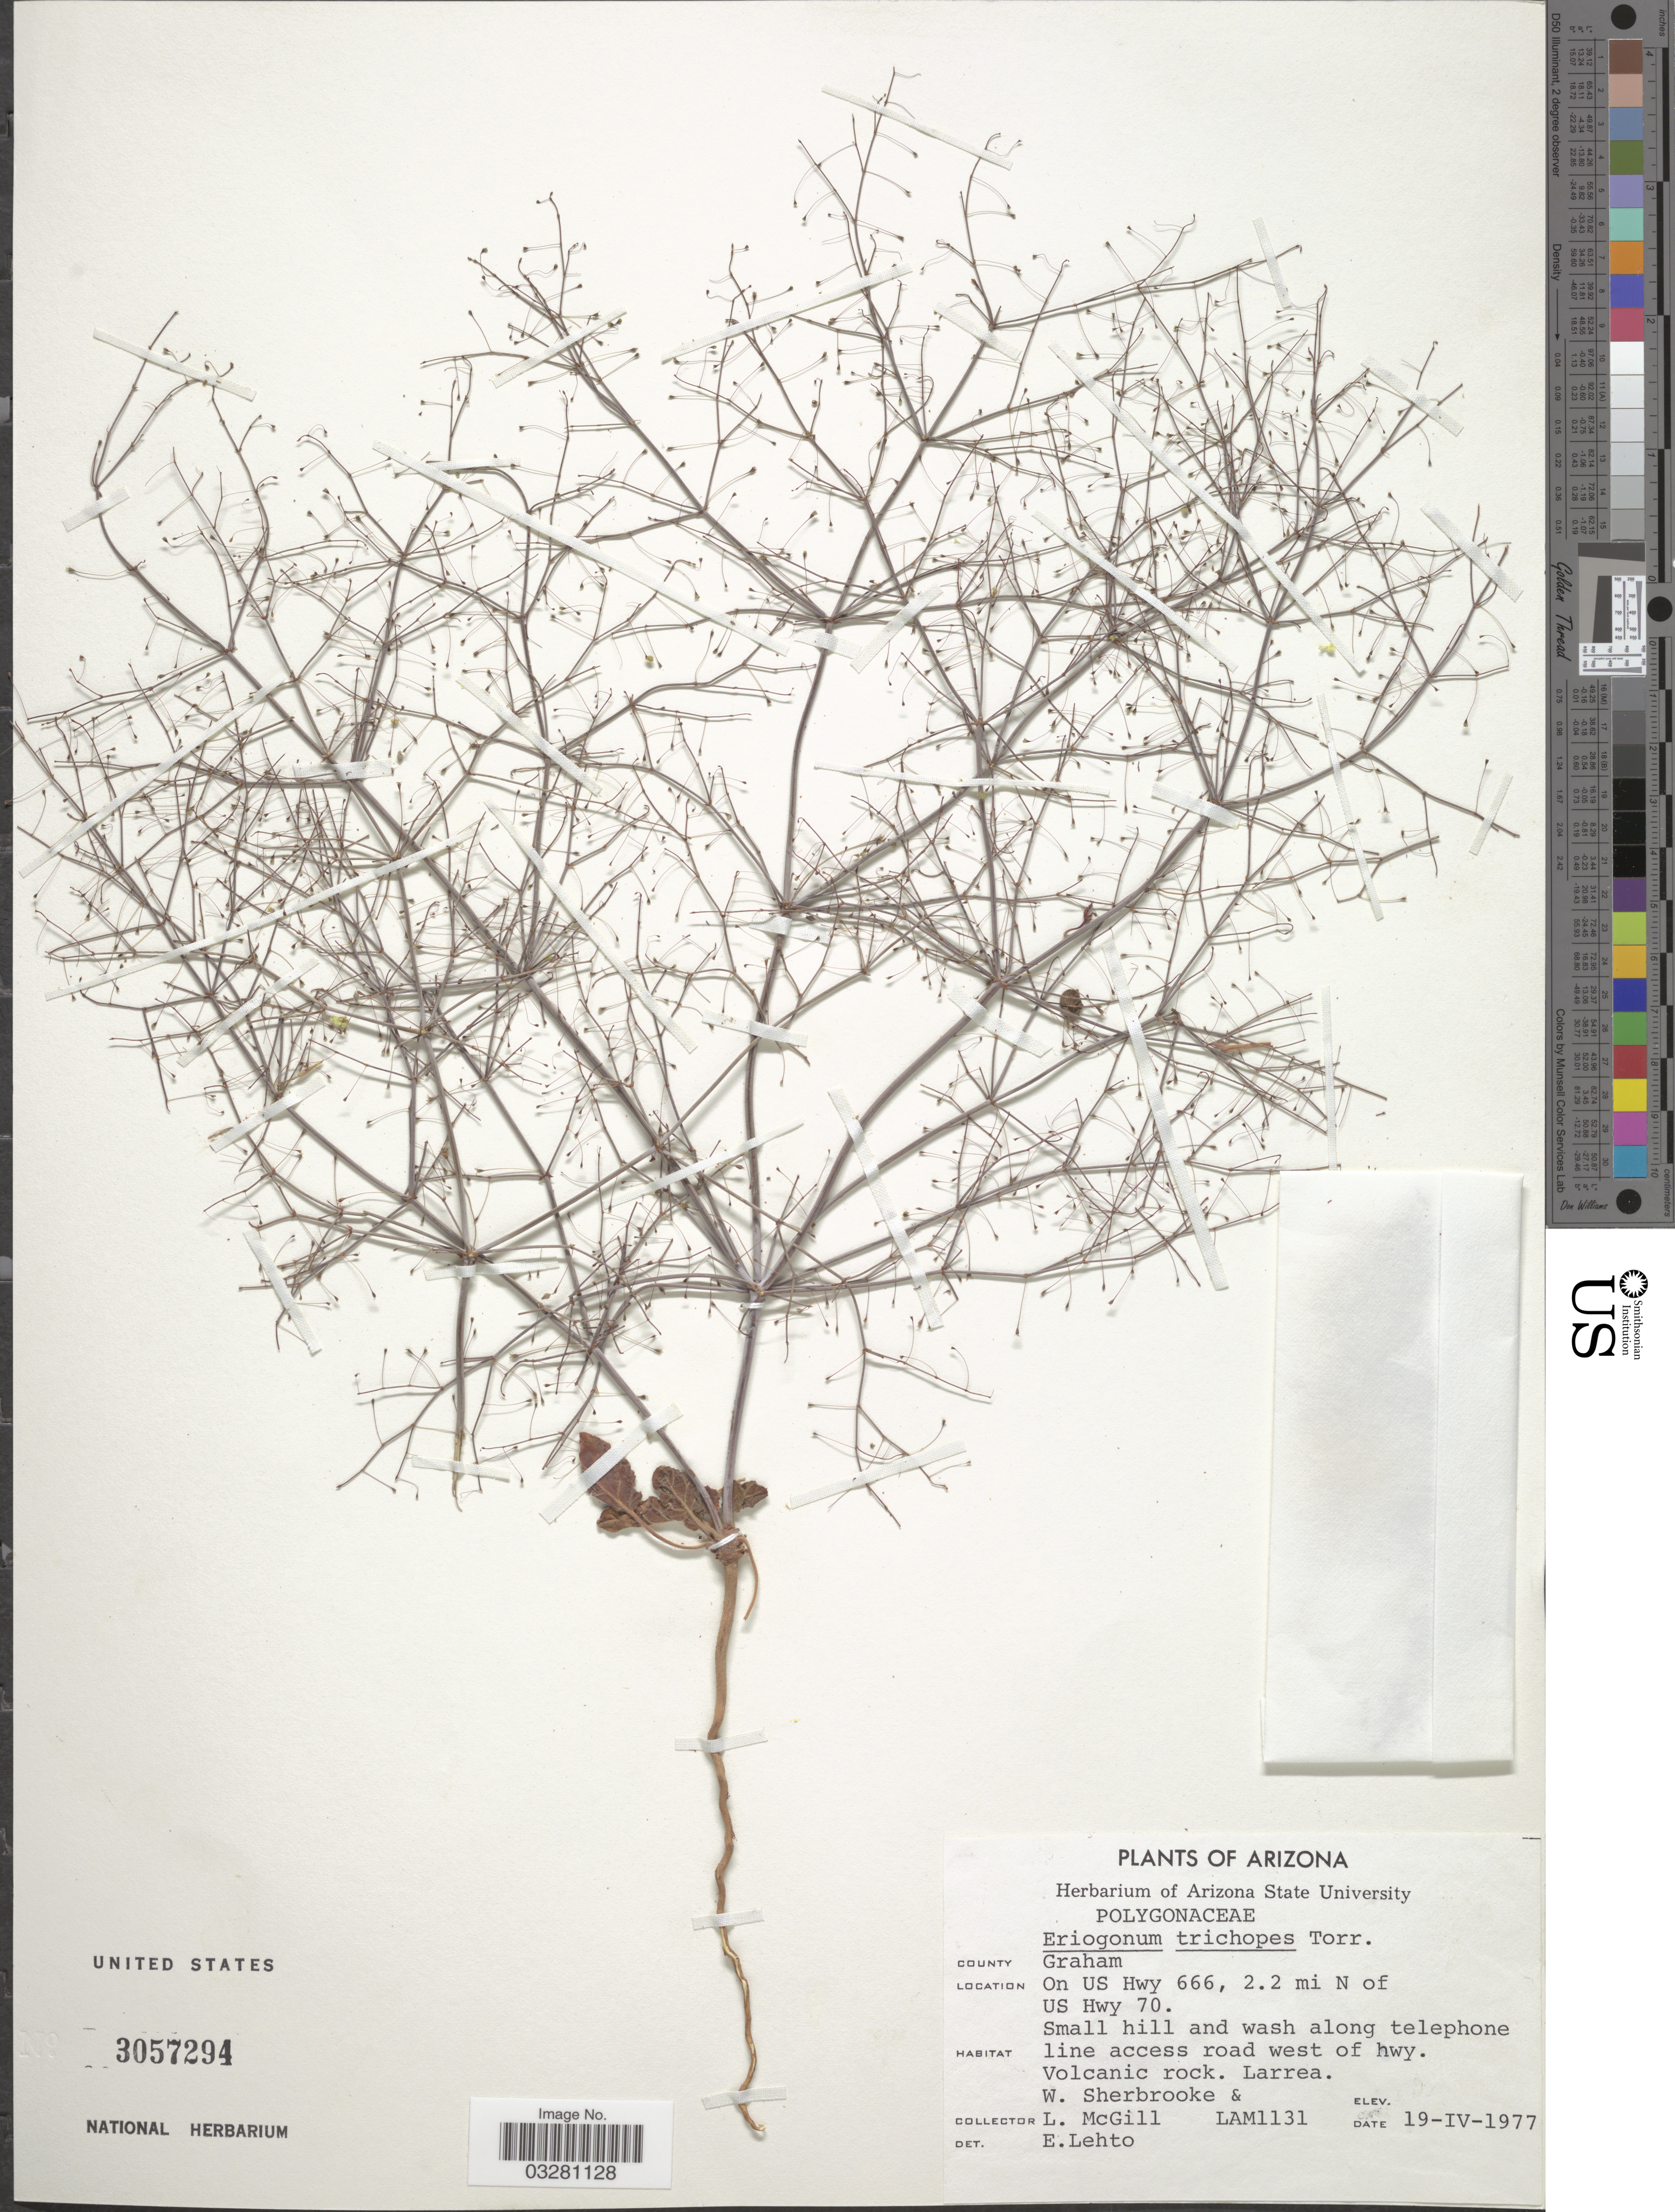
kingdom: Plantae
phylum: Tracheophyta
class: Magnoliopsida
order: Caryophyllales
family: Polygonaceae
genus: Eriogonum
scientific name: Eriogonum trichopes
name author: Torr.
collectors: W. Sherbrooke & L. McGill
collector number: LAM1131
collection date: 1977-04-19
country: United States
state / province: Arizona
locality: County Graham. On US Hwy 666, 2.2 mi N of US Hwy 70.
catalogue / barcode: US 3057294